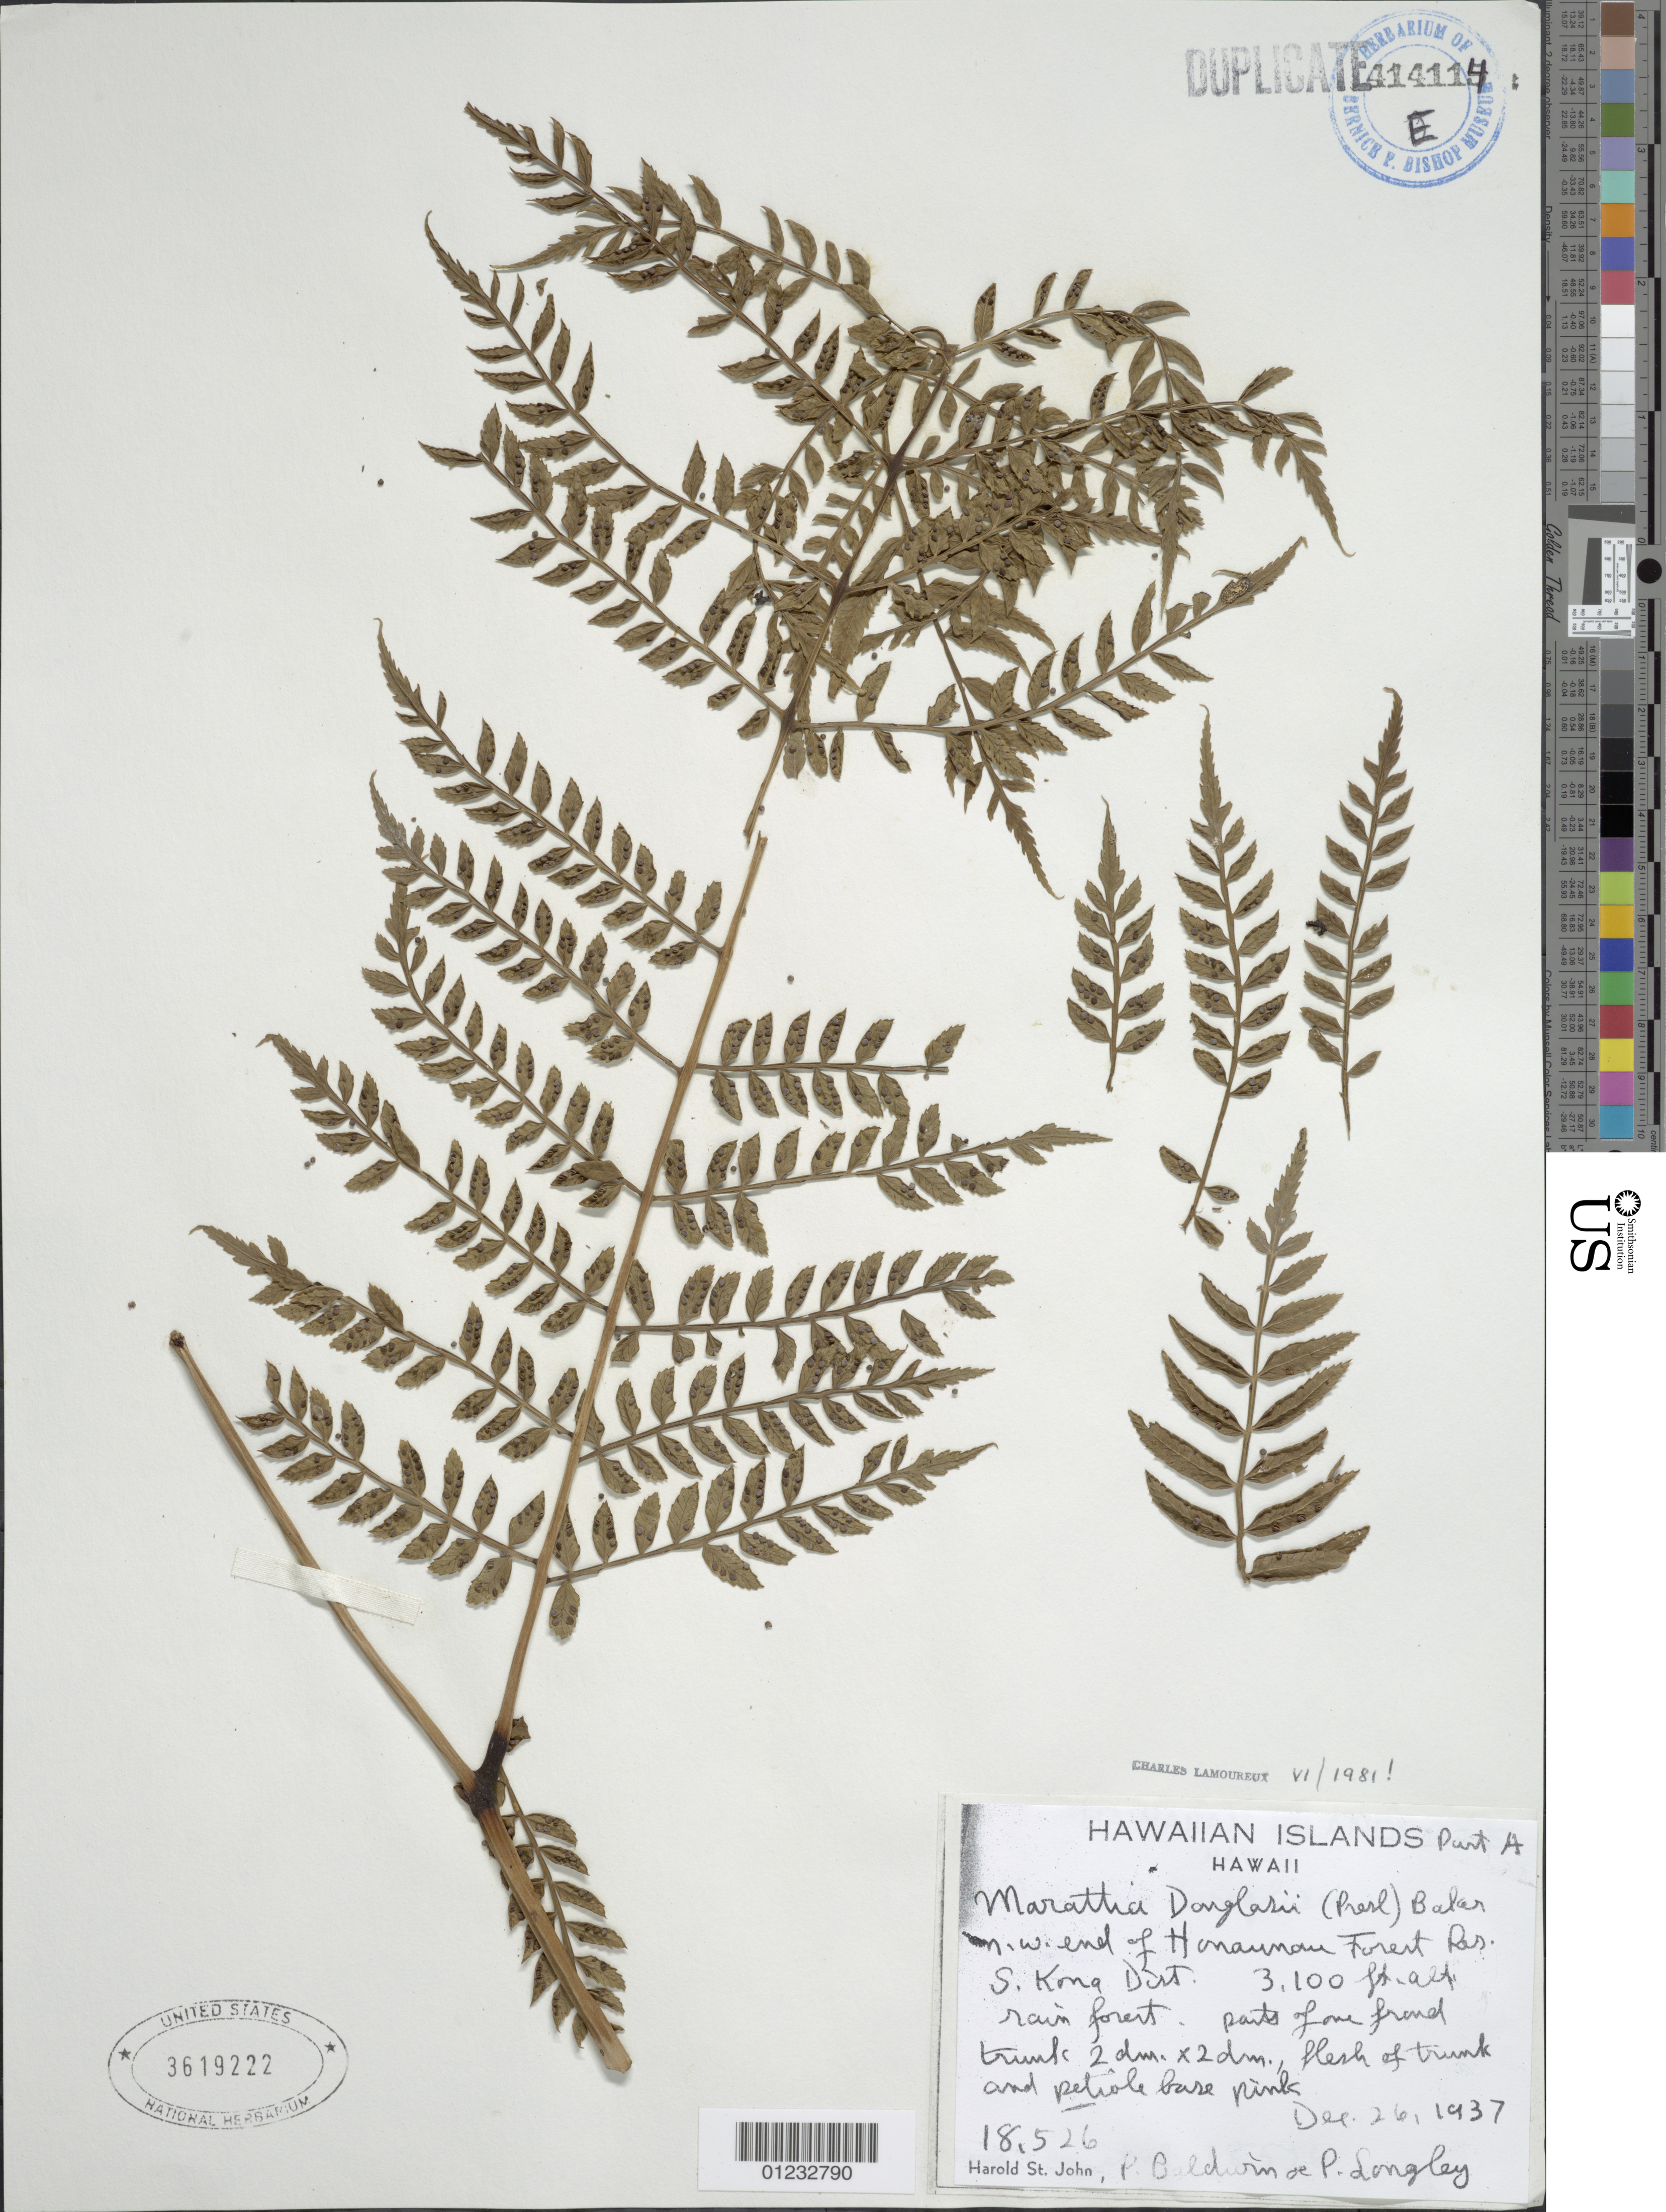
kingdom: Plantae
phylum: Tracheophyta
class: Polypodiopsida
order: Marattiales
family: Marattiaceae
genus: Marattia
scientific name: Marattia douglasii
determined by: Lamoureux, C. H.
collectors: H. St. John, P. Baldwin & P. Langley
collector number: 18526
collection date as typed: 26 Dec 1937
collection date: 1937-12-26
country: United States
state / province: Hawaii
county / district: Hawaii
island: Hawaii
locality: NW end of Hanaunau For Res, S Kona Dist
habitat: Rain forest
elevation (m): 945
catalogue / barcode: US 3619222